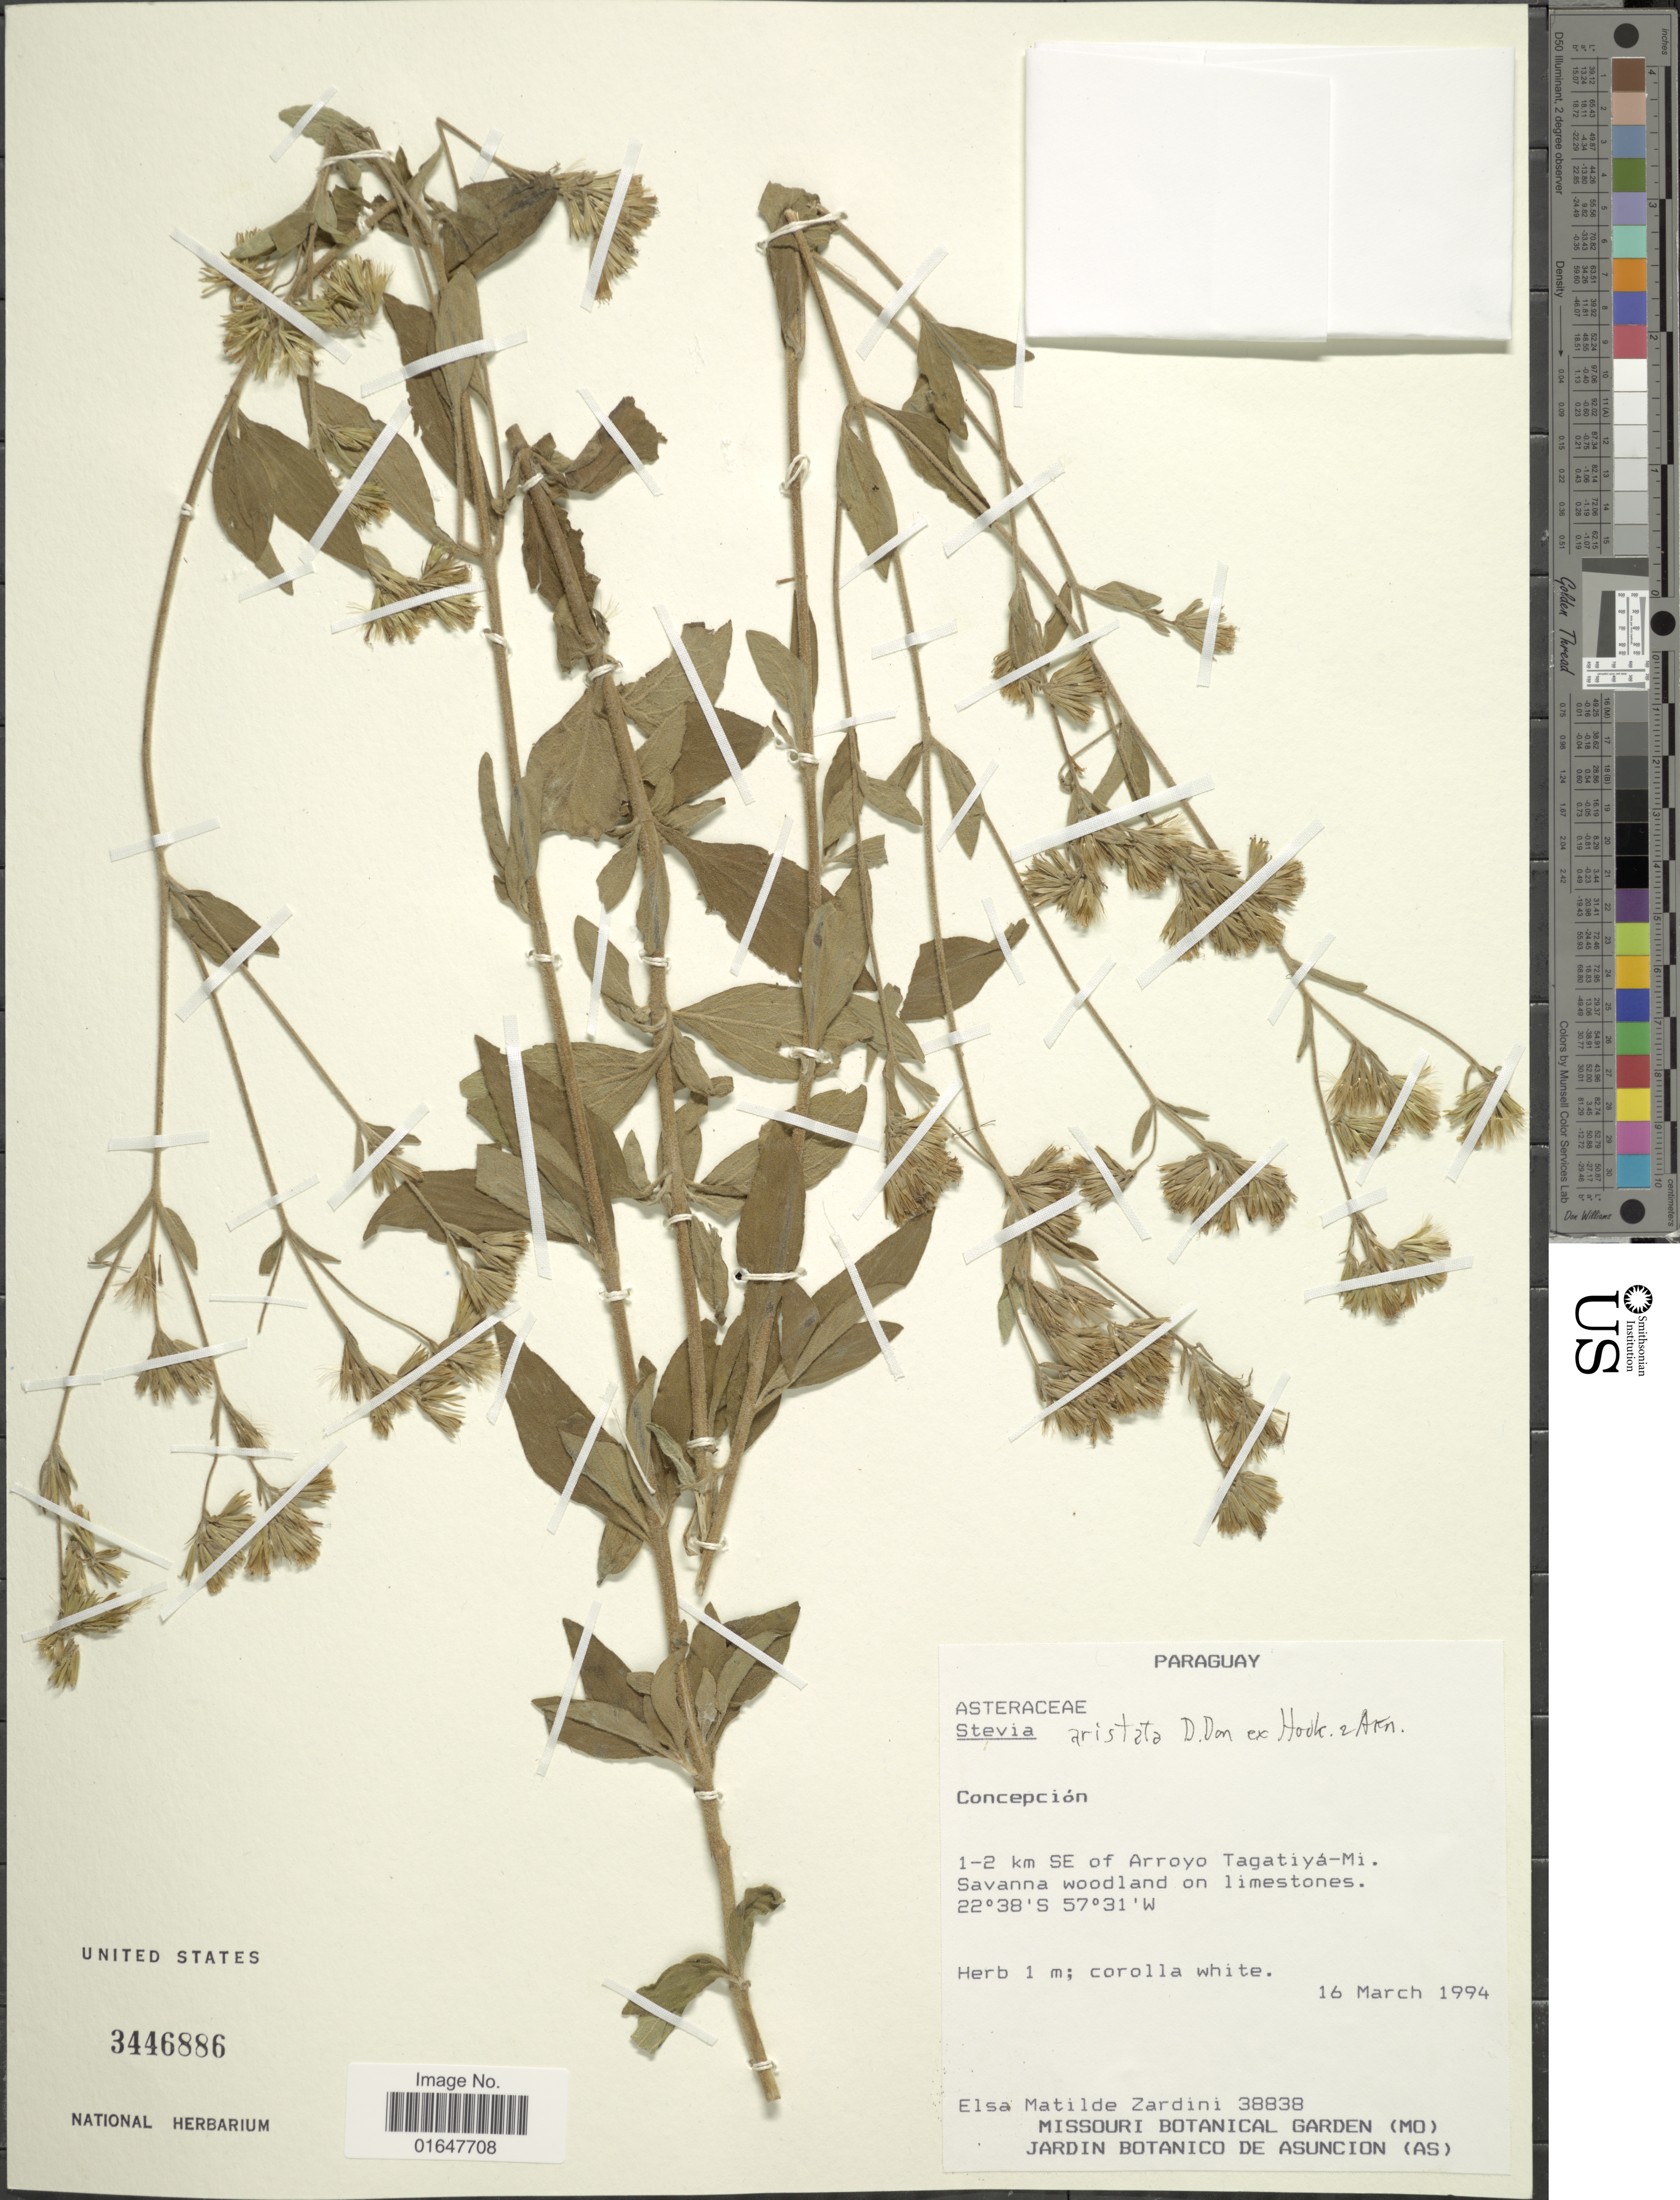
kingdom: Plantae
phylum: Tracheophyta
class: Magnoliopsida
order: Asterales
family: Asteraceae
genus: Stevia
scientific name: Stevia aristata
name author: D. Don ex Hook. & Arn.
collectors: E. M. Zardini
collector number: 38838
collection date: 1994-03-16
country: Paraguay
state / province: Concepcion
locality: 1-2 km SE of Arroyo Tagatiya-Mi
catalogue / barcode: US 3446886